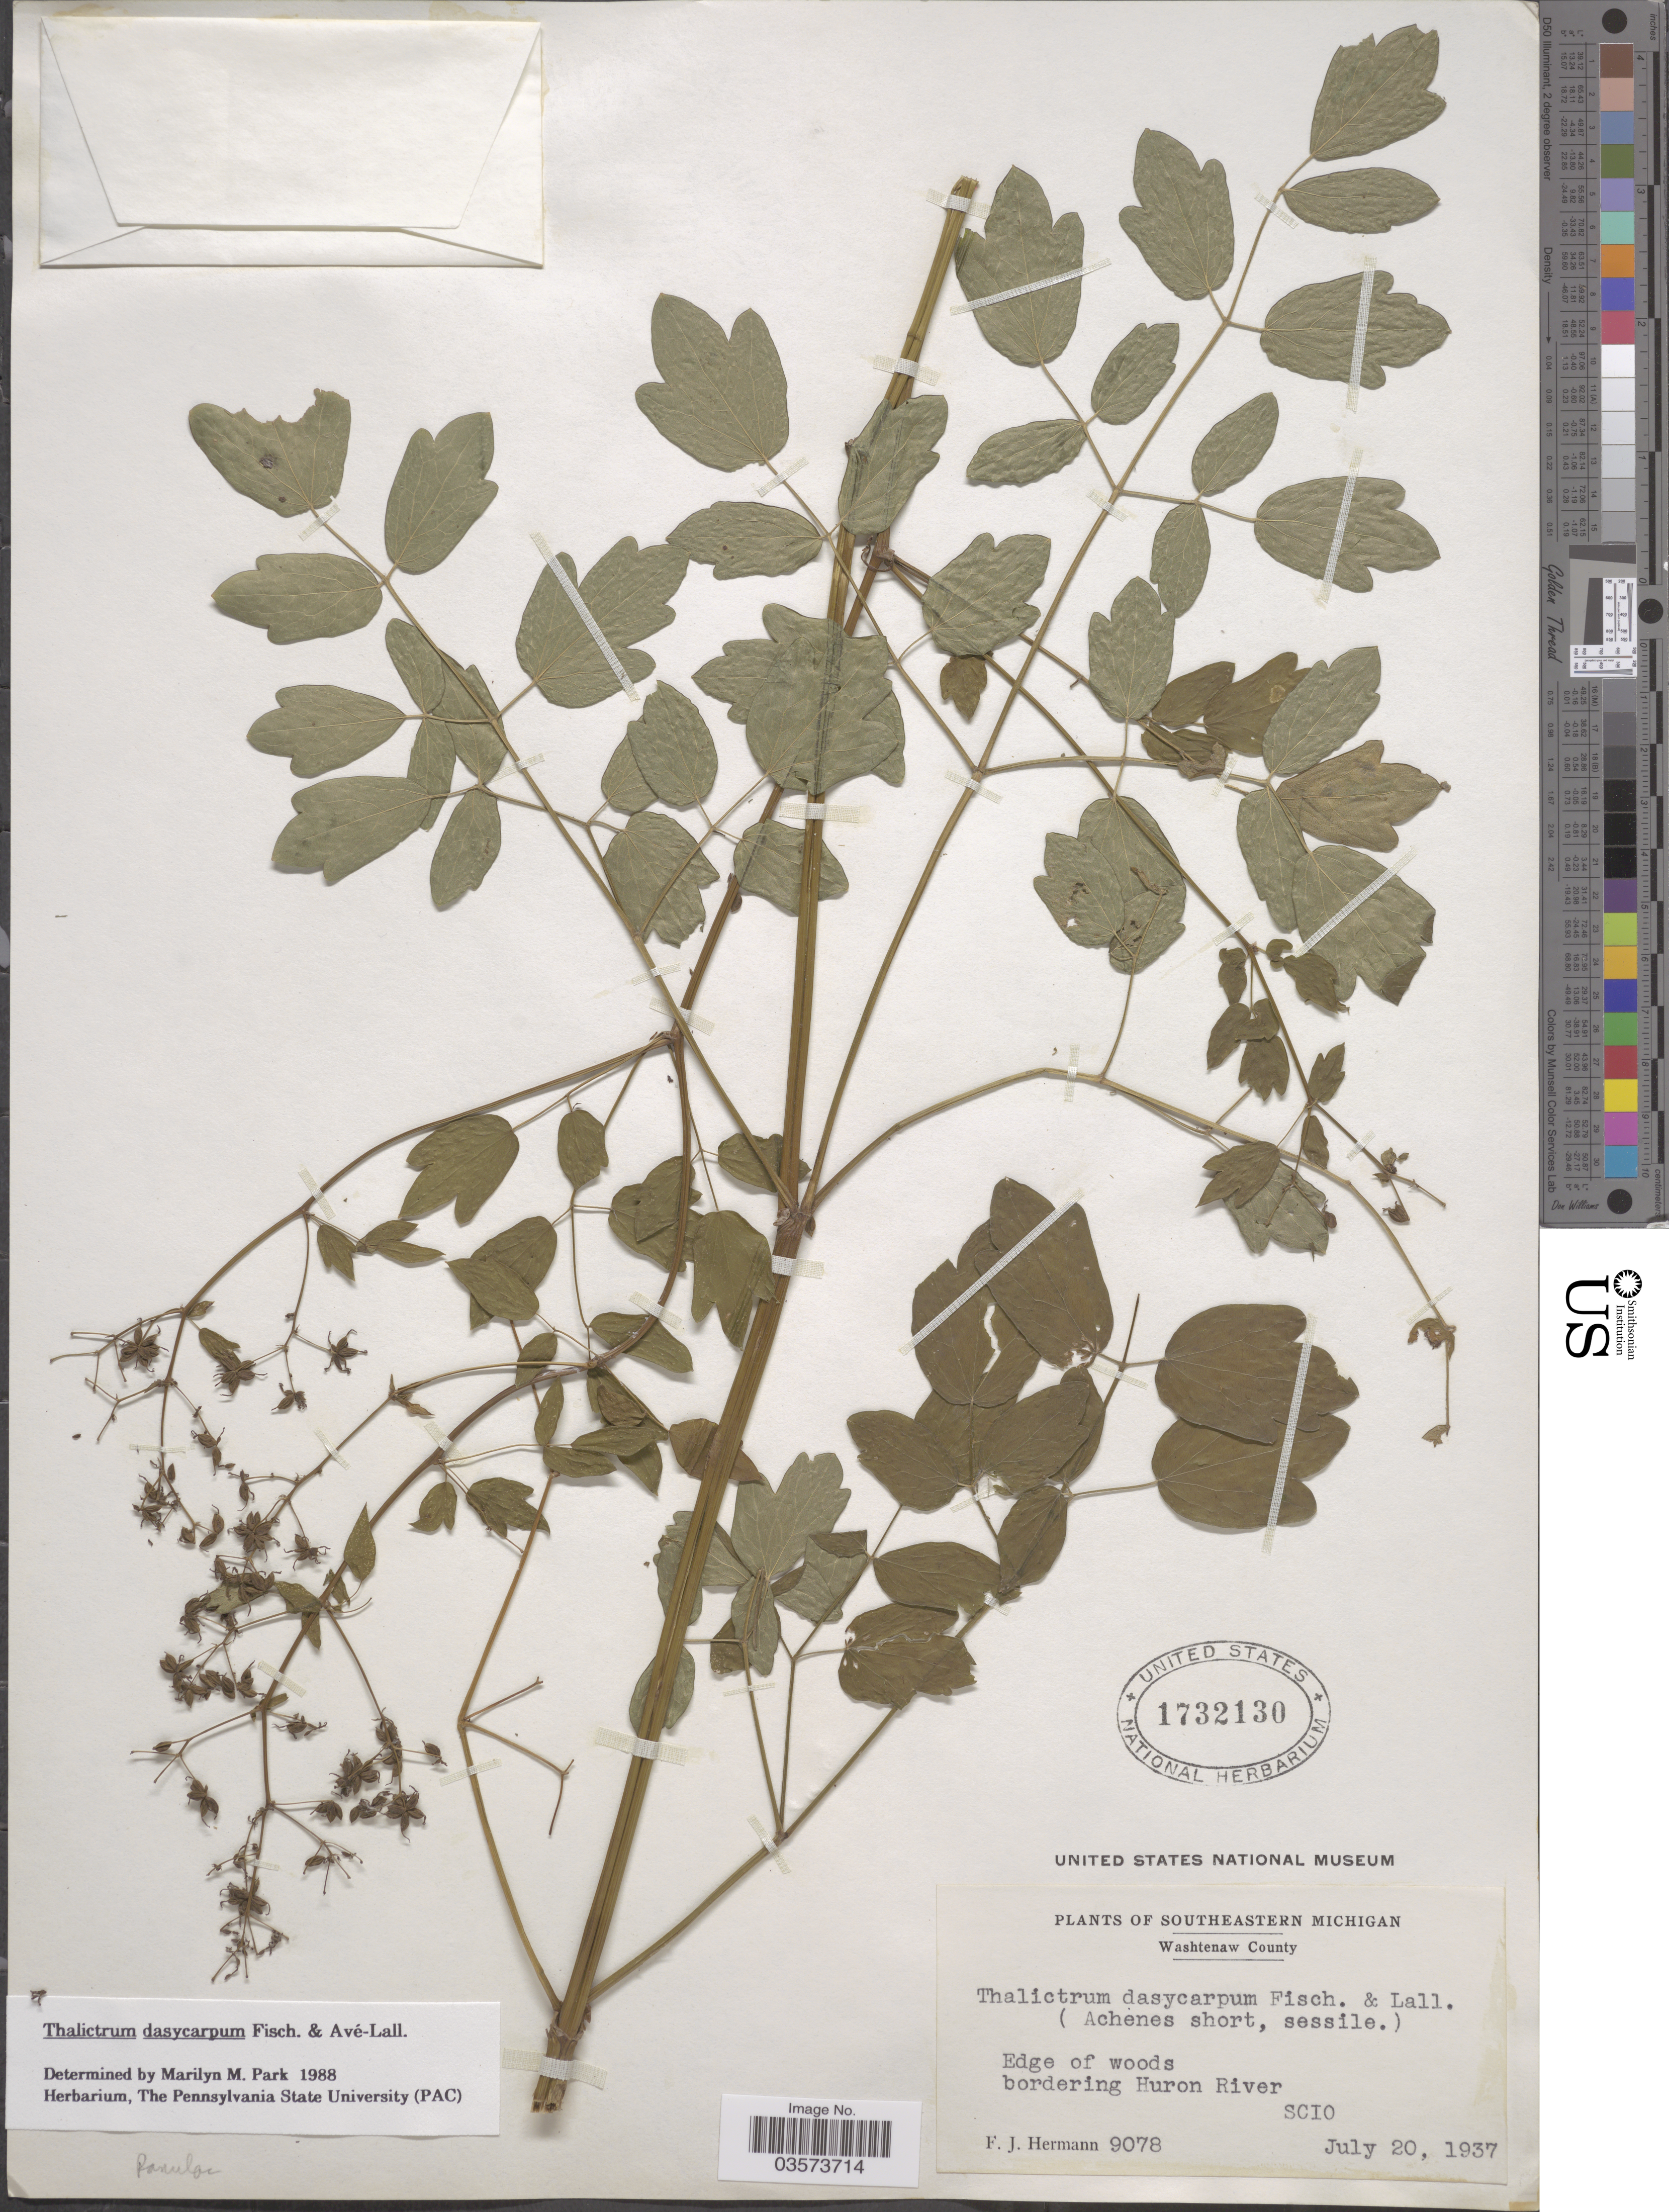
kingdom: Plantae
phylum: Tracheophyta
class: Magnoliopsida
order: Ranunculales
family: Ranunculaceae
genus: Thalictrum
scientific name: Thalictrum dasycarpum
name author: Fisch. & Avé-Lall.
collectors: F. J. Hermann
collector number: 9078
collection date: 1937-07-20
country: United States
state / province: Michigan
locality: Southeastern Michigan. Washtenaw County. Edge of woods bordering Huron River. SCIO.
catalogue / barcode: US 1732130